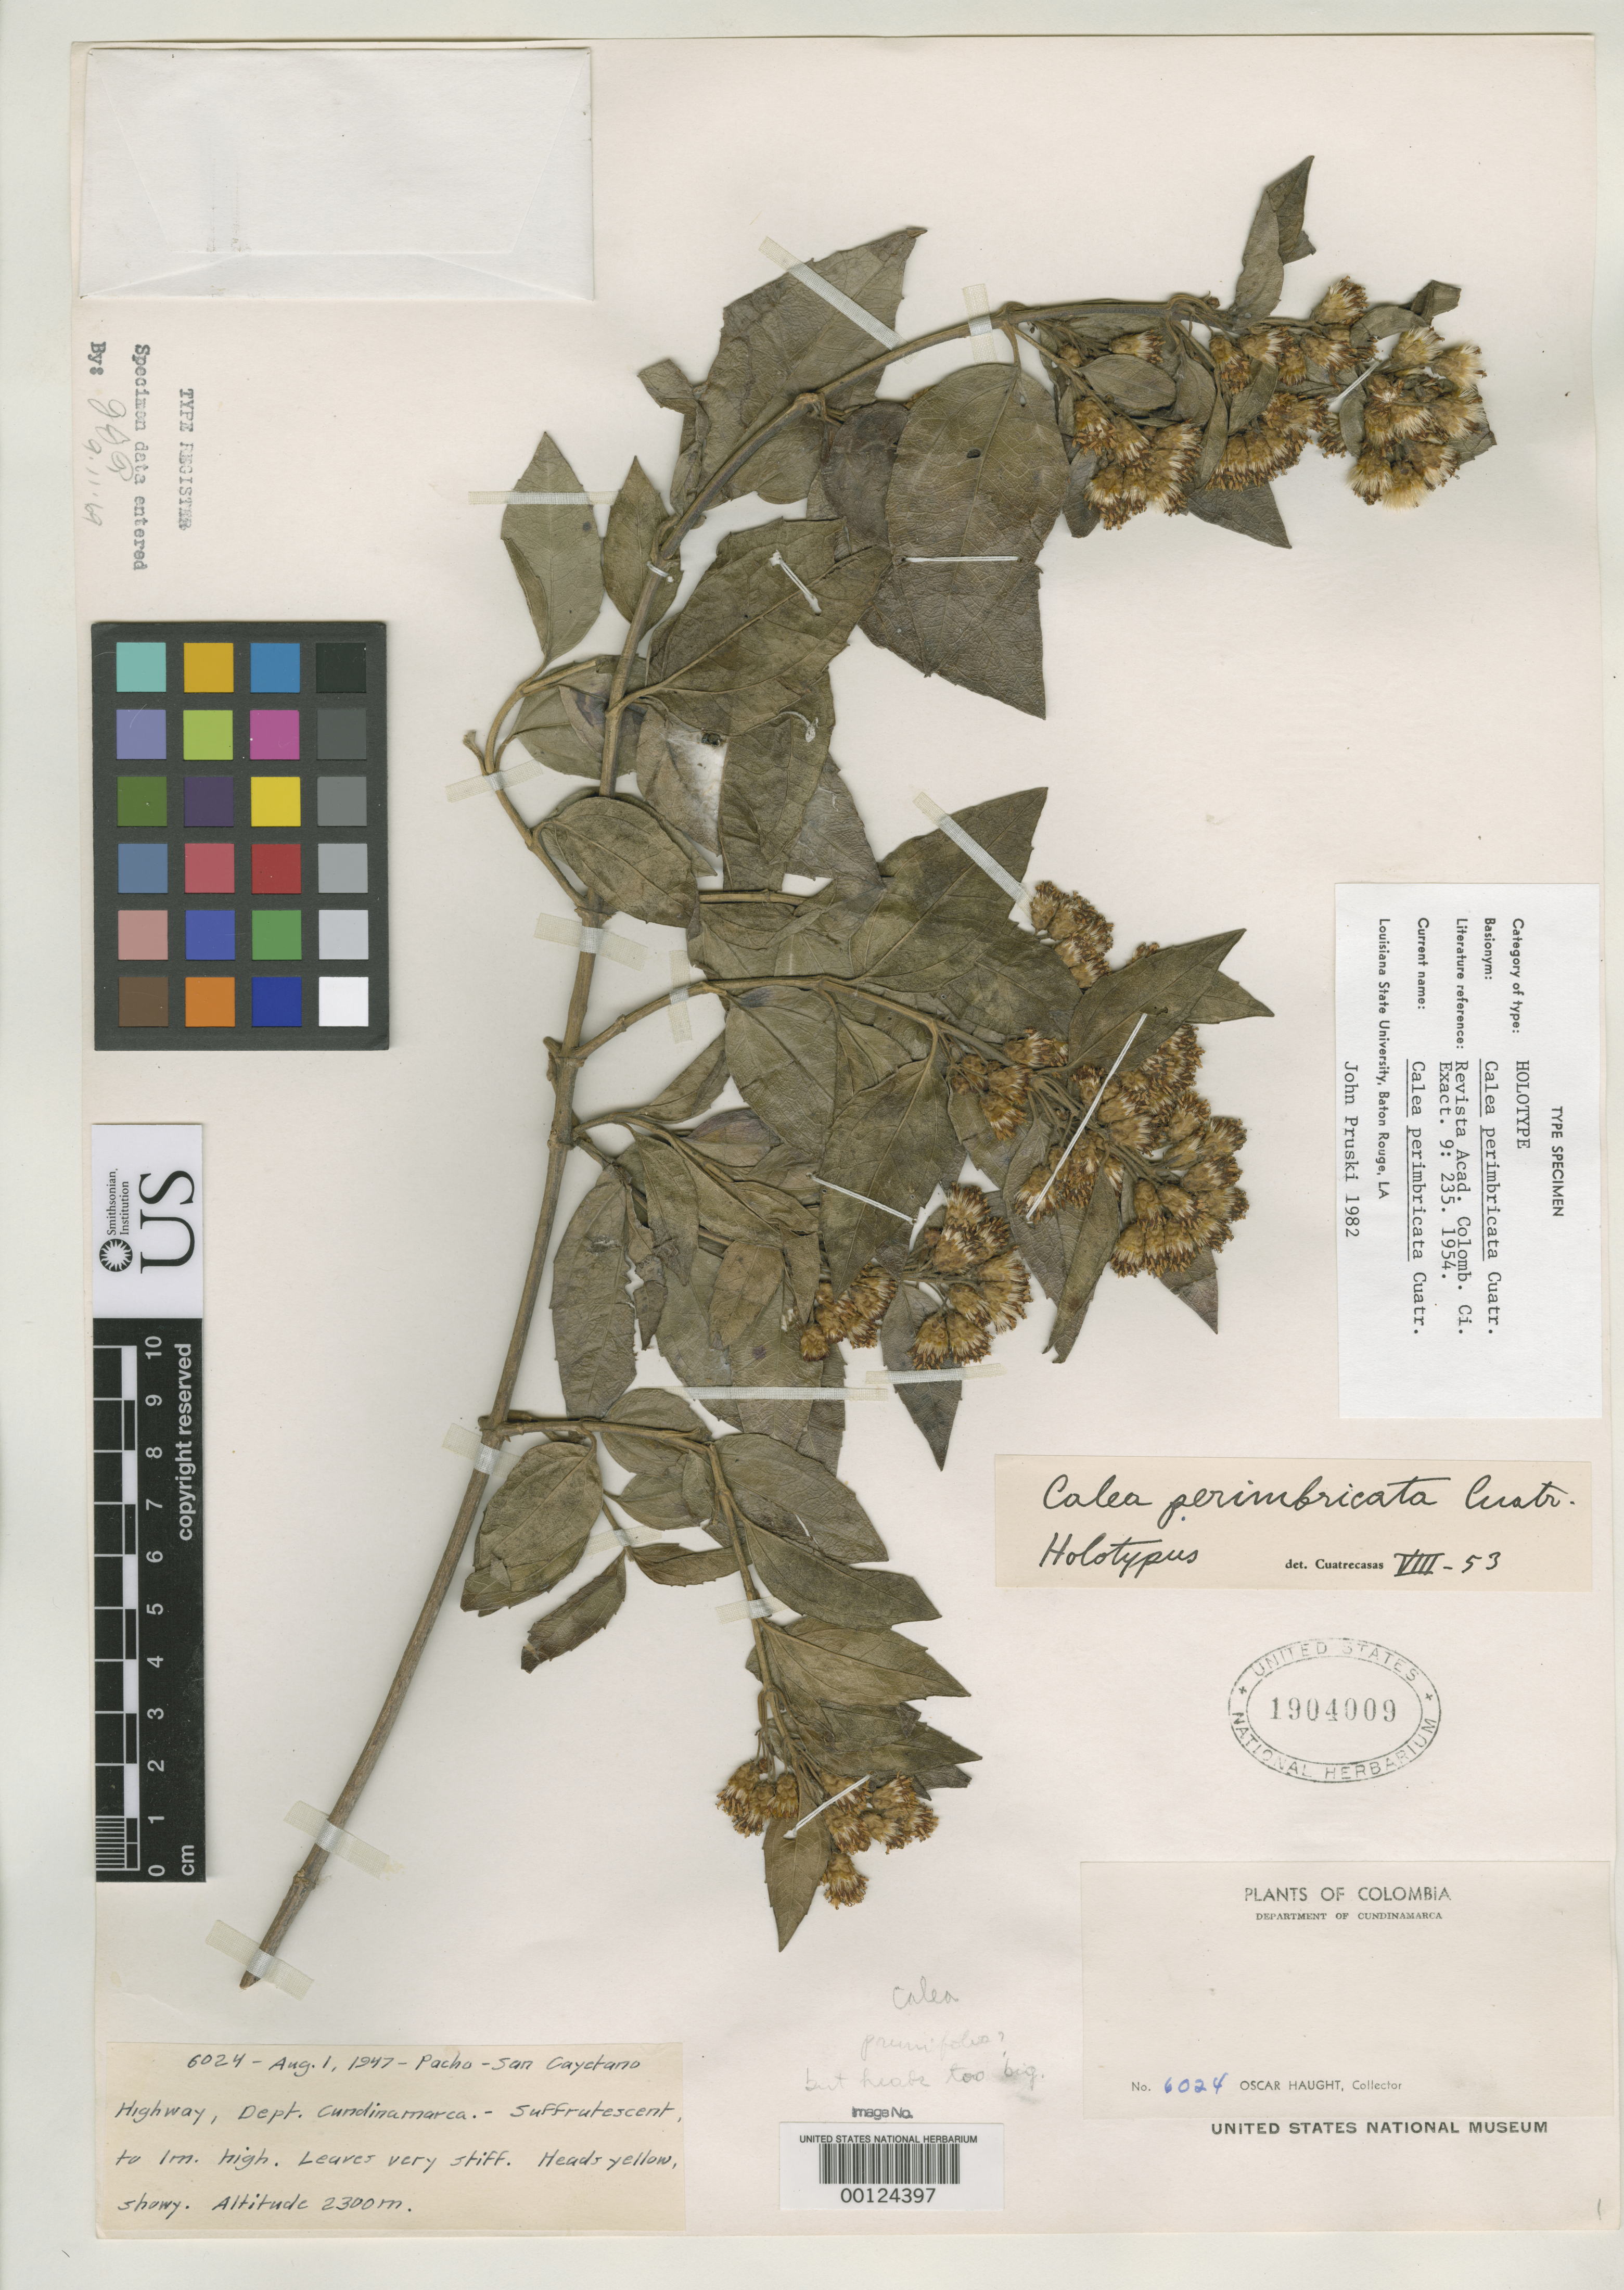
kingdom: Plantae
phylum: Tracheophyta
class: Magnoliopsida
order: Asterales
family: Asteraceae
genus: Calea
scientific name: Calea perimbricata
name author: Cuatrec.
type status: Isotype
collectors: O. L. Haught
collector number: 6024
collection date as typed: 01 Aug 1947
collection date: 1947-08-01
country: Colombia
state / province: Cundinamarca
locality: Pacho, San Cayetano Highway.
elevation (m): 2300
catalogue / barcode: US 1904009